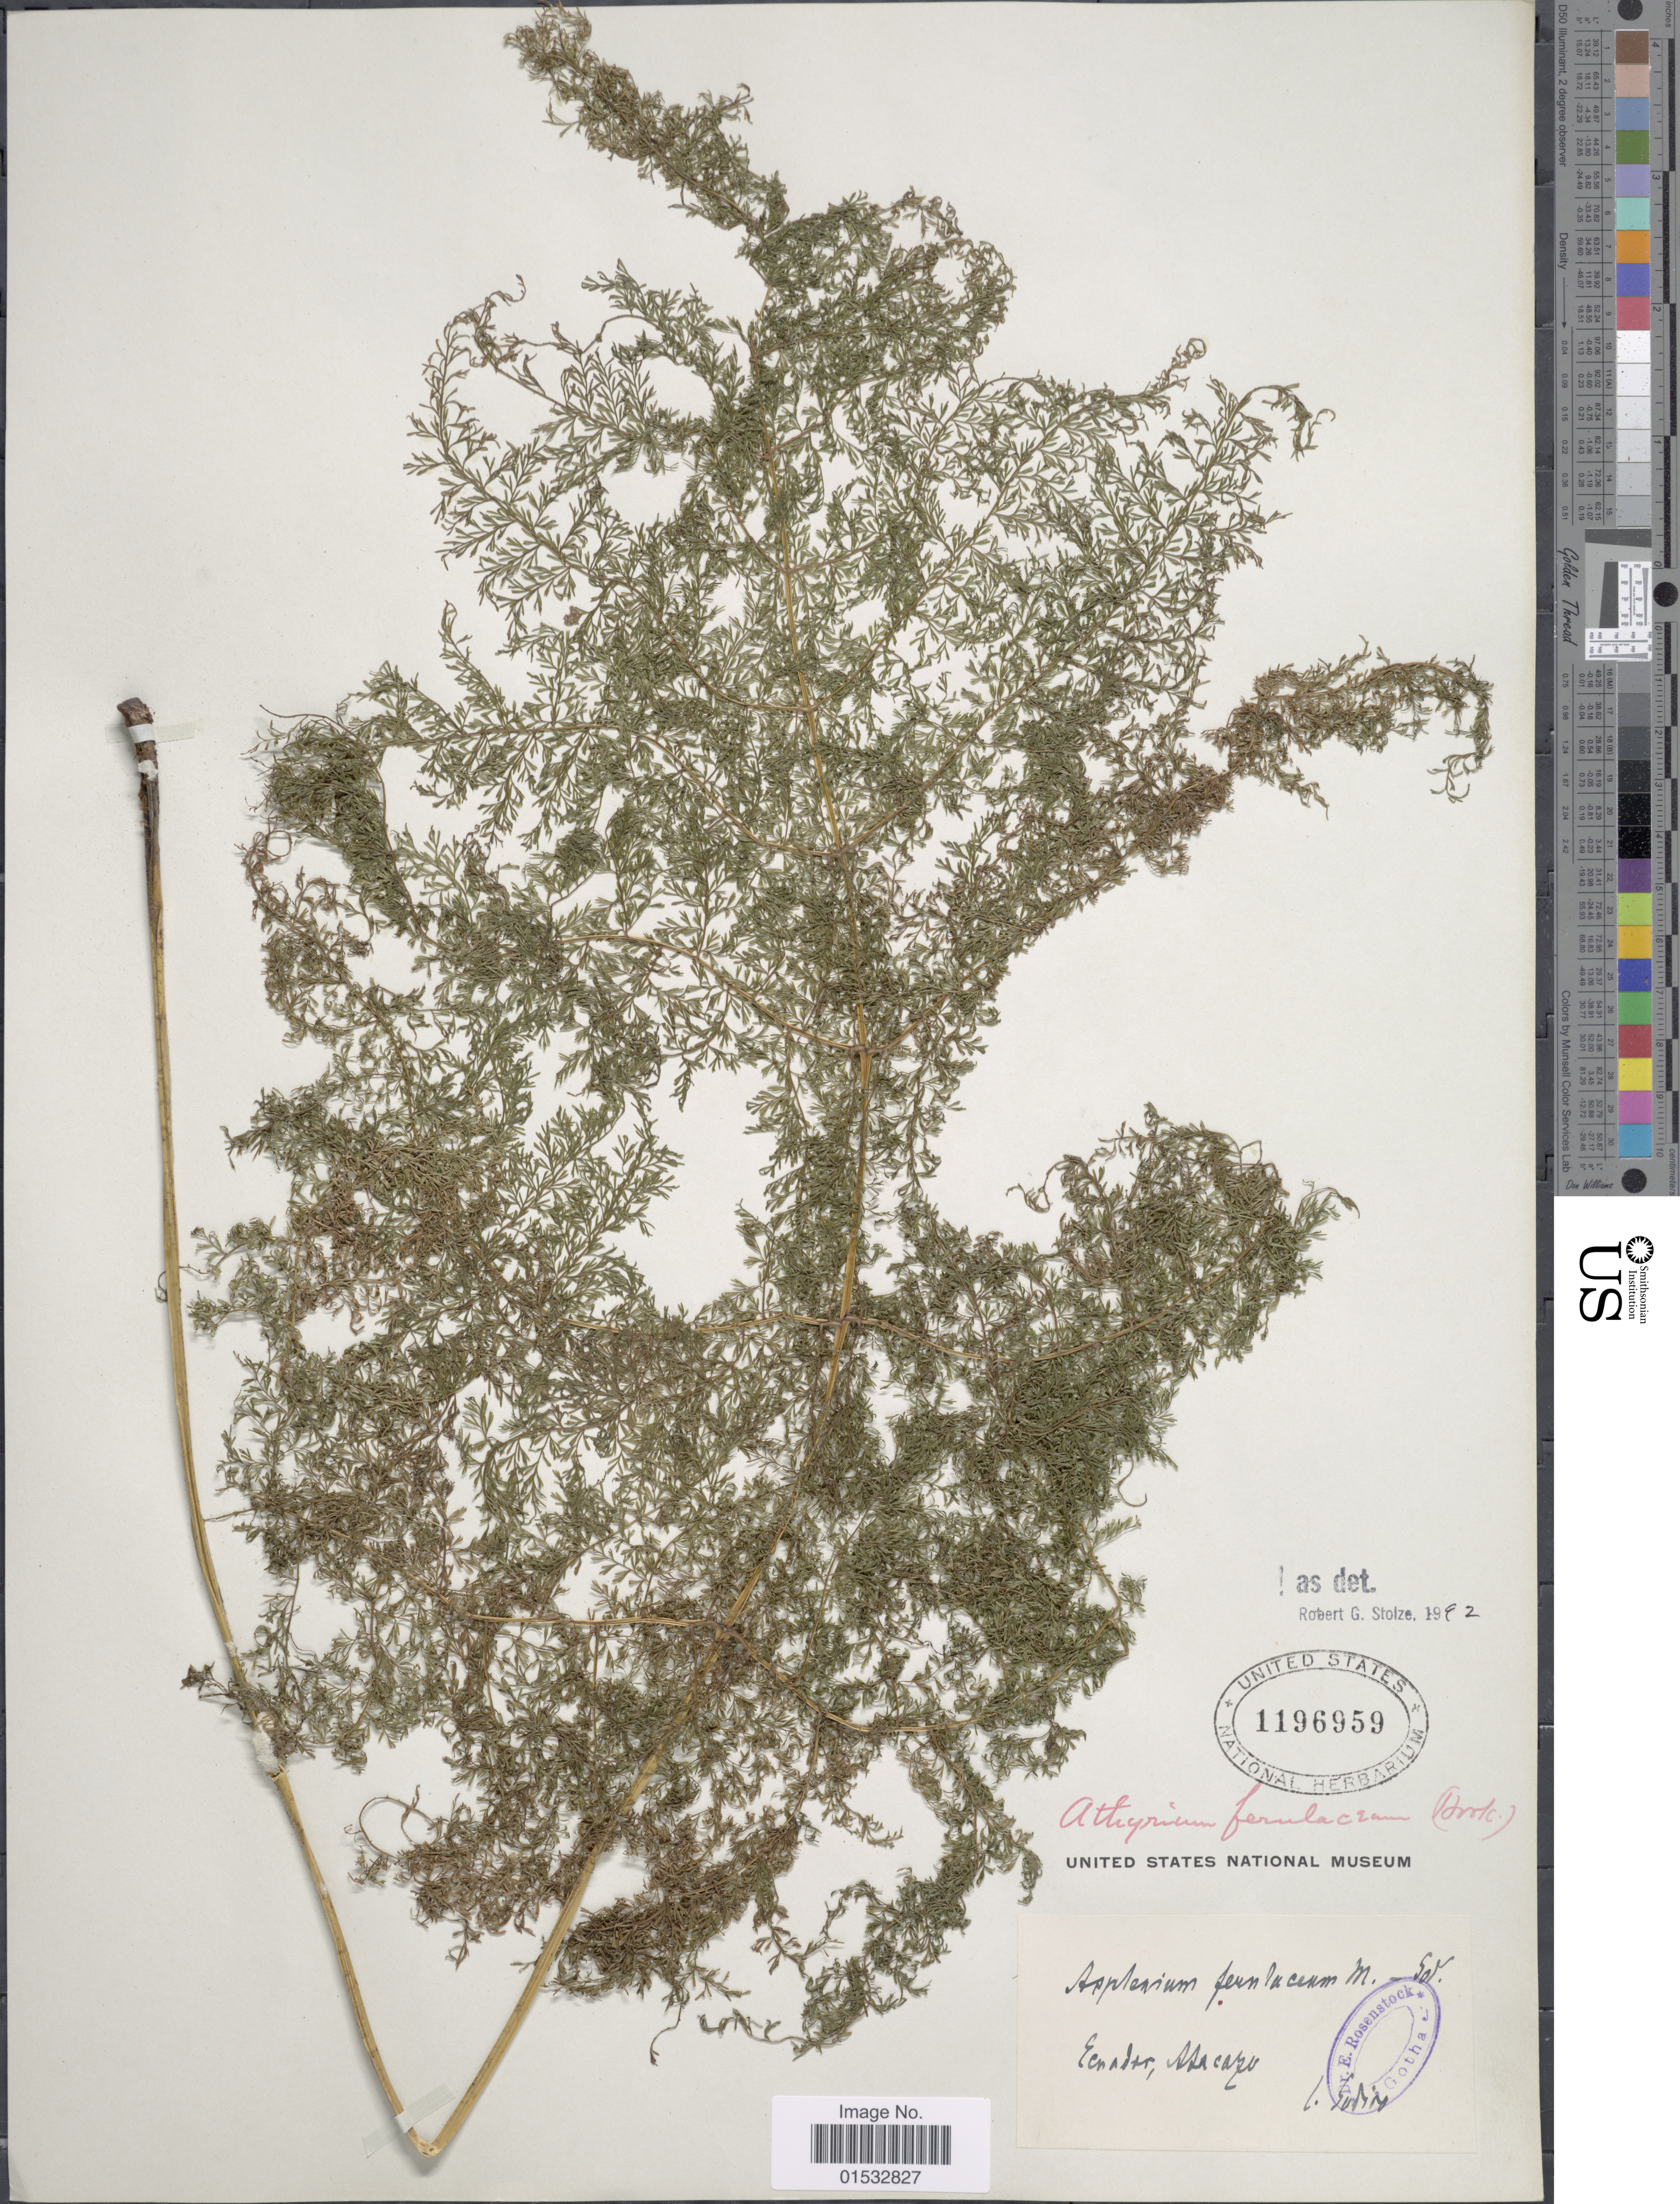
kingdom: Plantae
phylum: Tracheophyta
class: Polypodiopsida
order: Polypodiales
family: Athyriaceae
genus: Diplazium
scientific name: Diplazium ferulaceum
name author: (T. Moore ex Hook.) Lellinger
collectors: Sodiro, --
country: Ecuador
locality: Atacazo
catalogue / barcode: US 1196959